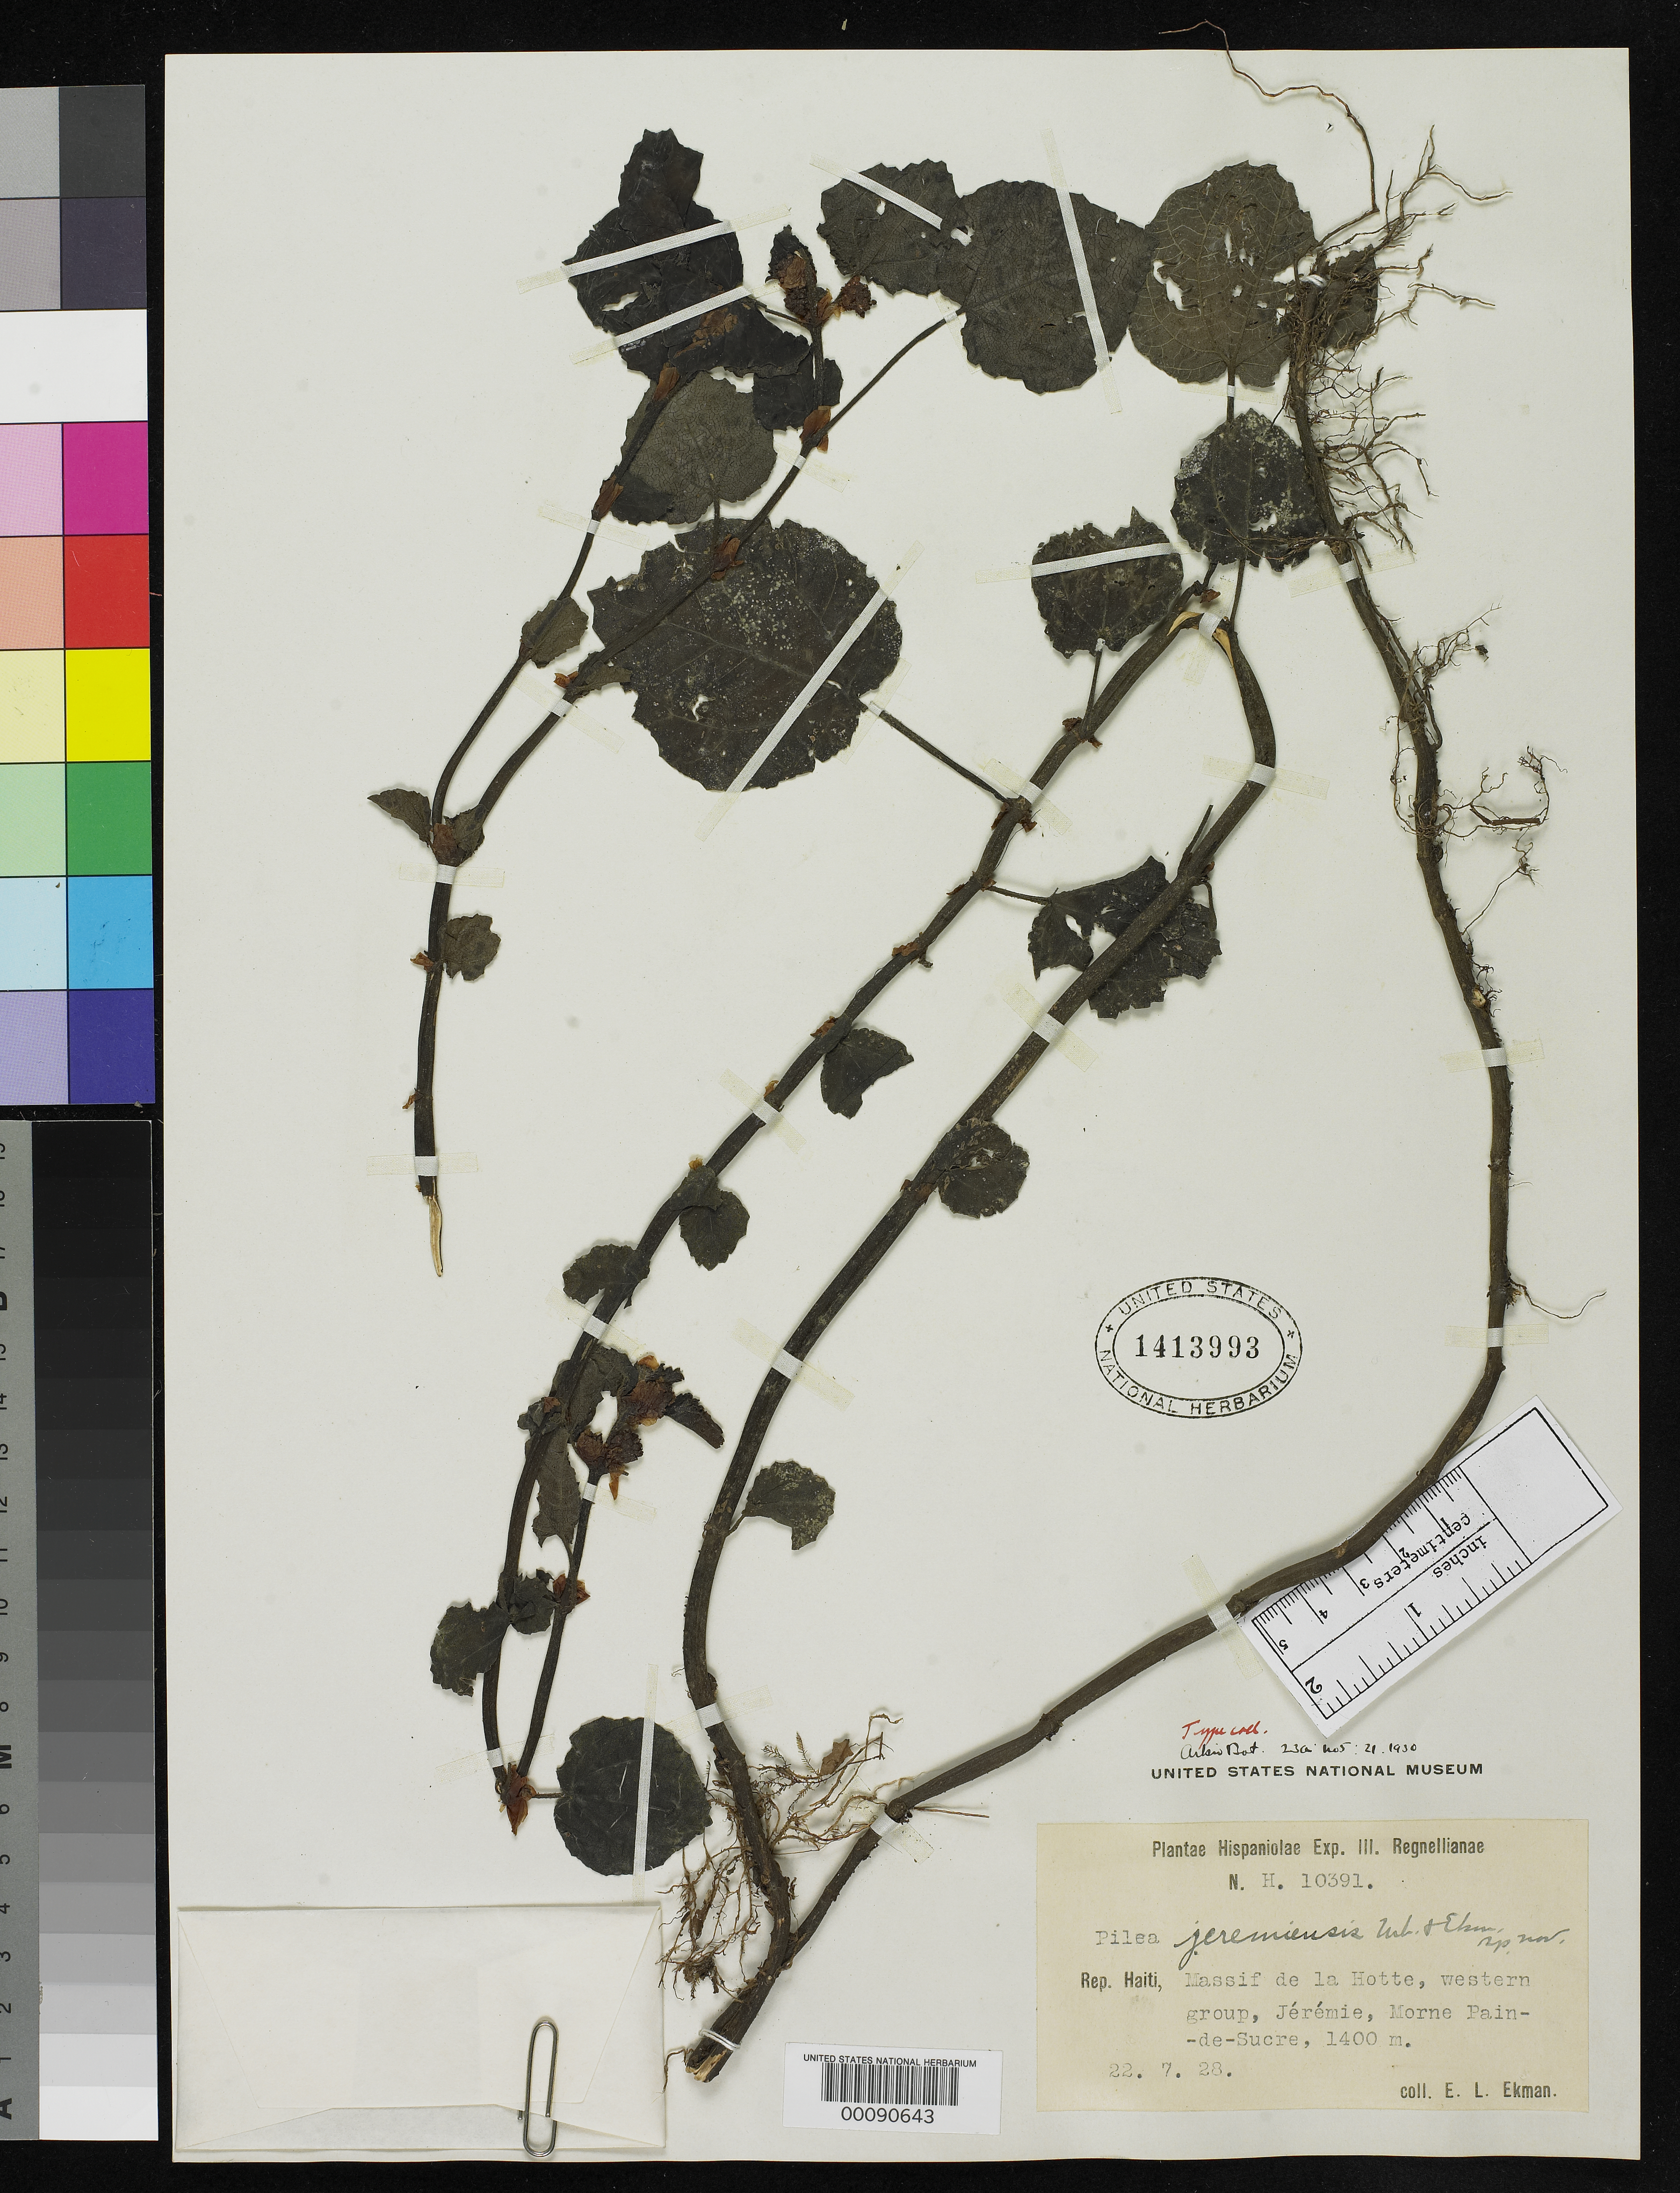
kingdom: Plantae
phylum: Tracheophyta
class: Magnoliopsida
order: Rosales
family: Urticaceae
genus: Pilea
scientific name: Pilea jereminsis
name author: Urb. & Ekman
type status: Isotype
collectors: E. L. Ekman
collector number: H 10391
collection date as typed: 22 Jul 1928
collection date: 1928-07-22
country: Haiti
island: Hispaniola Island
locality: Massif de La Hotte, Jeremie, Mornepain-de-sucre.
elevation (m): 1400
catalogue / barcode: US 1413993